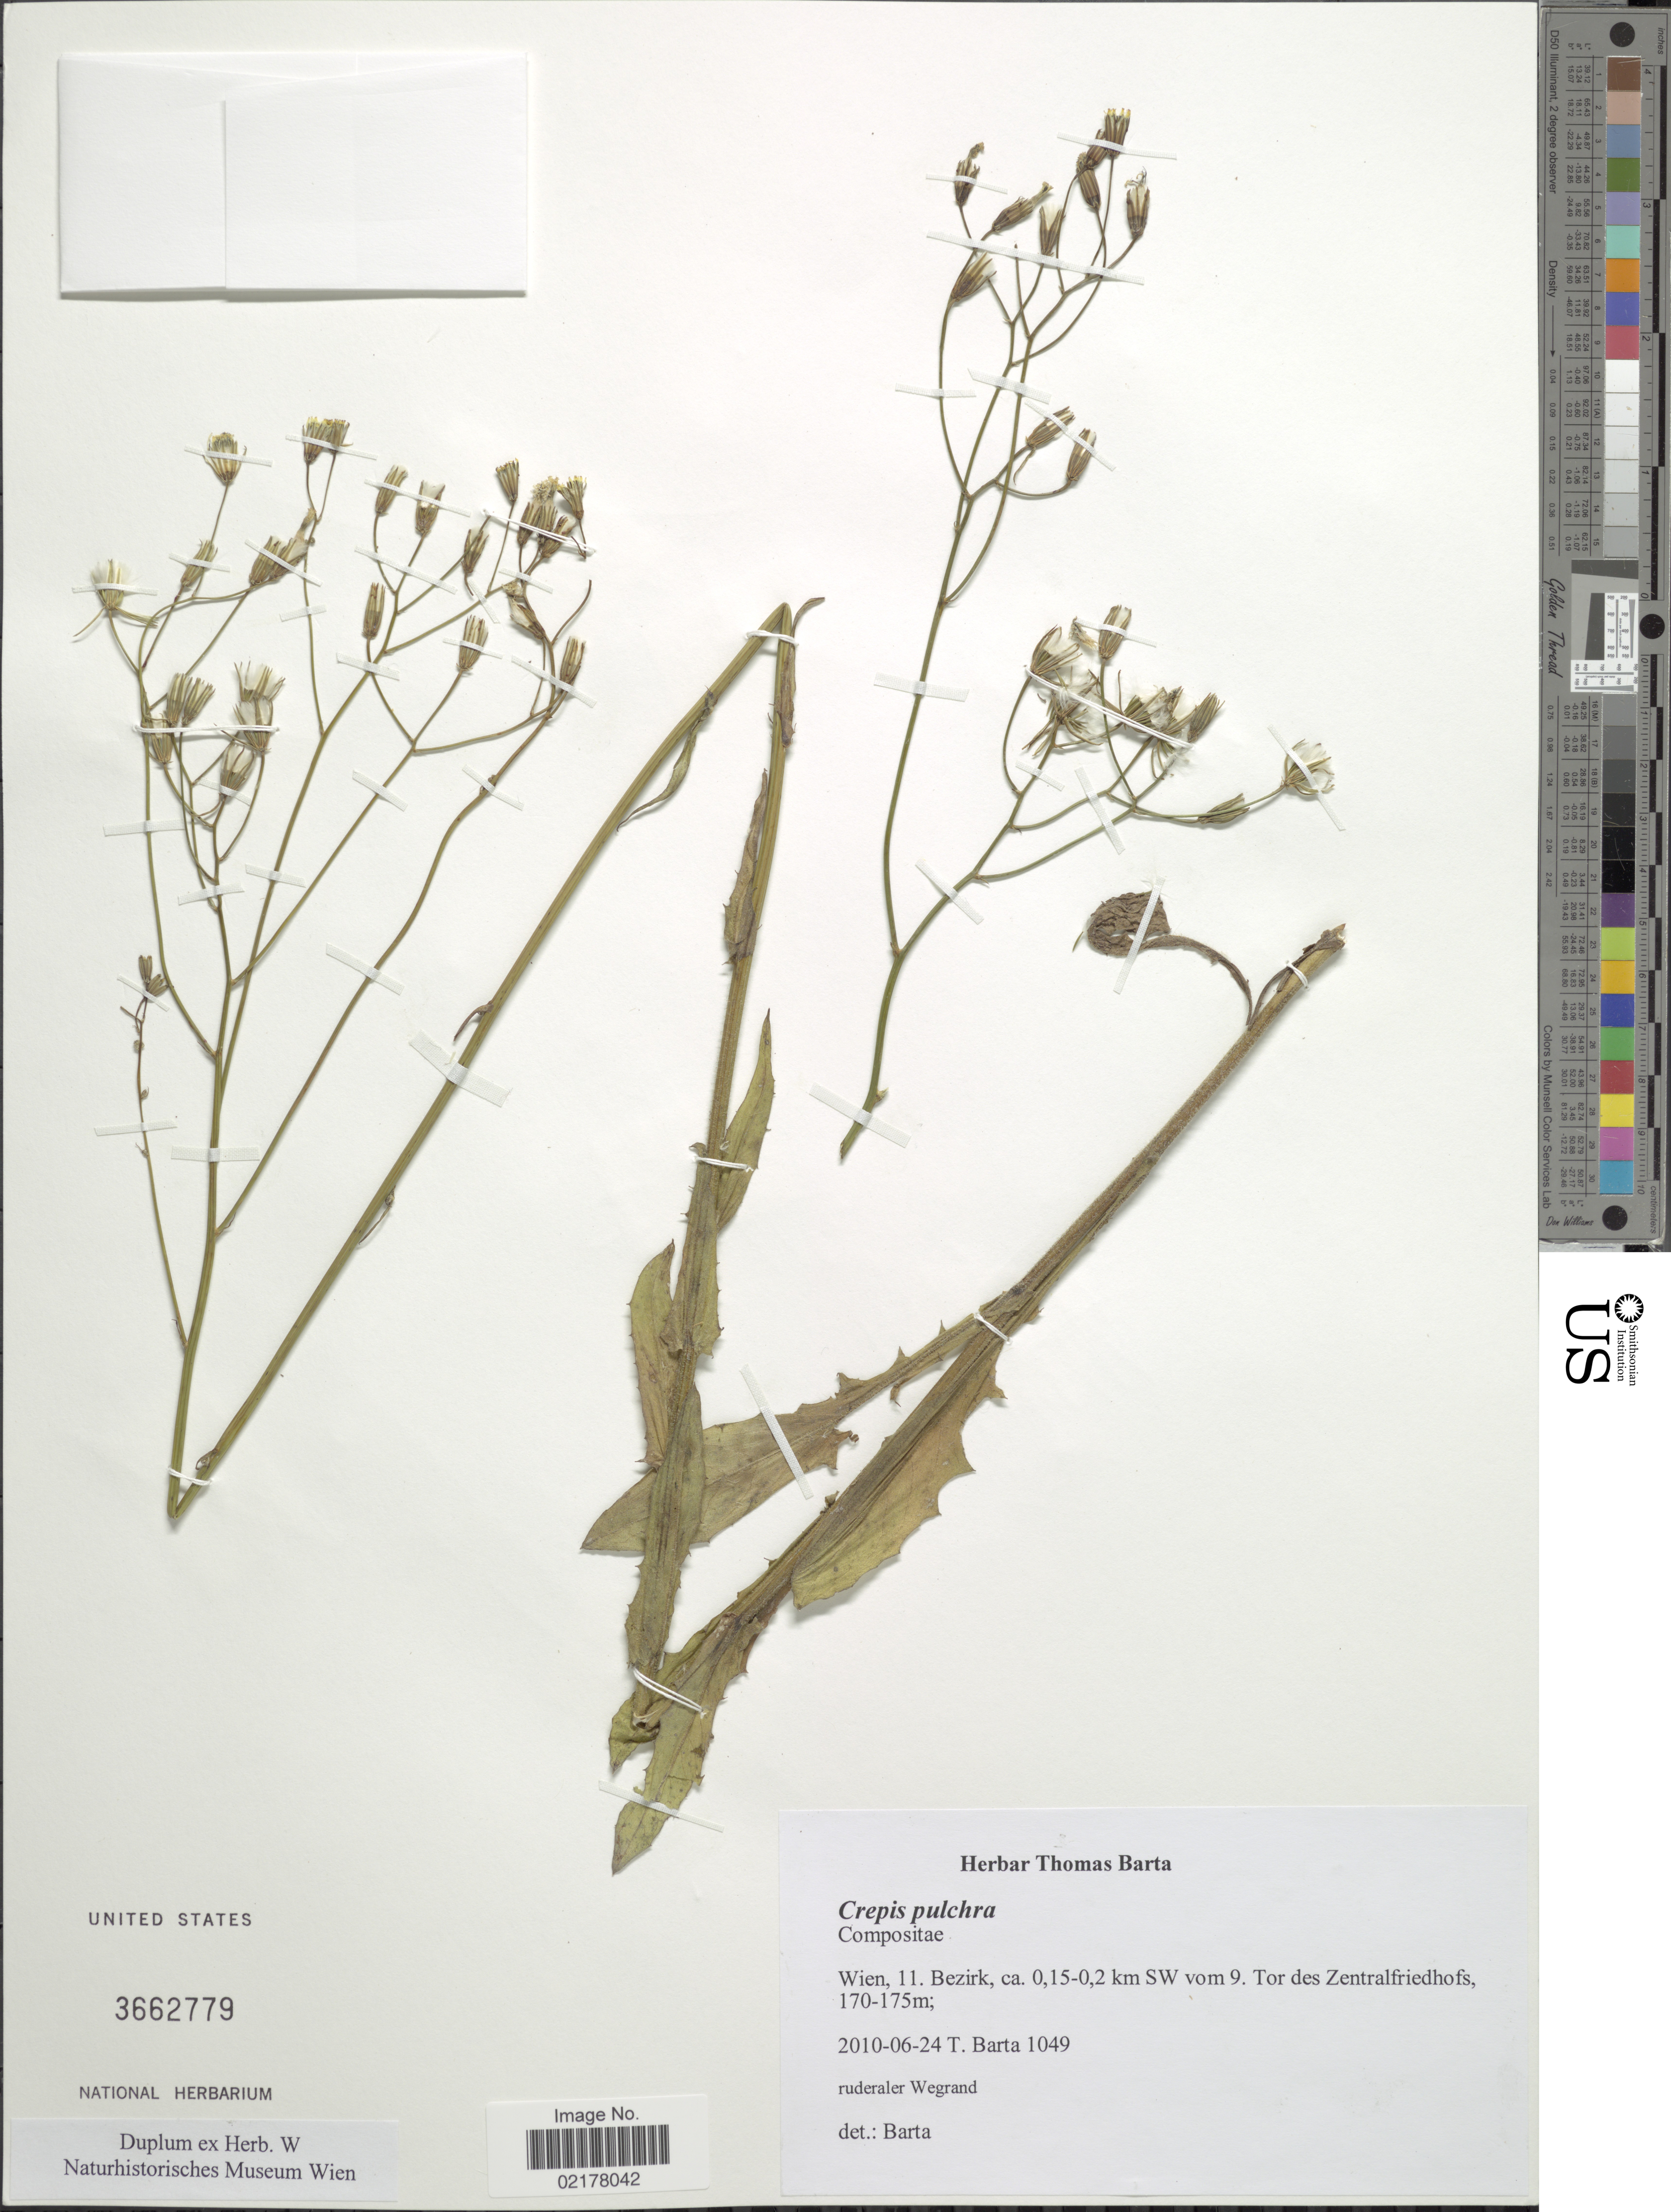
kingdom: Plantae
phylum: Tracheophyta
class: Magnoliopsida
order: Asterales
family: Asteraceae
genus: Crepis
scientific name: Crepis pulchra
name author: L.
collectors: T. Barta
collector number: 1049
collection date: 2010-06-24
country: Austria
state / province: Wien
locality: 11. Bezirk, ca. 0,15-0,2 km SW vom 9. Tor des Zentralfriedhofs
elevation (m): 170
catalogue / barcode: US 3662779